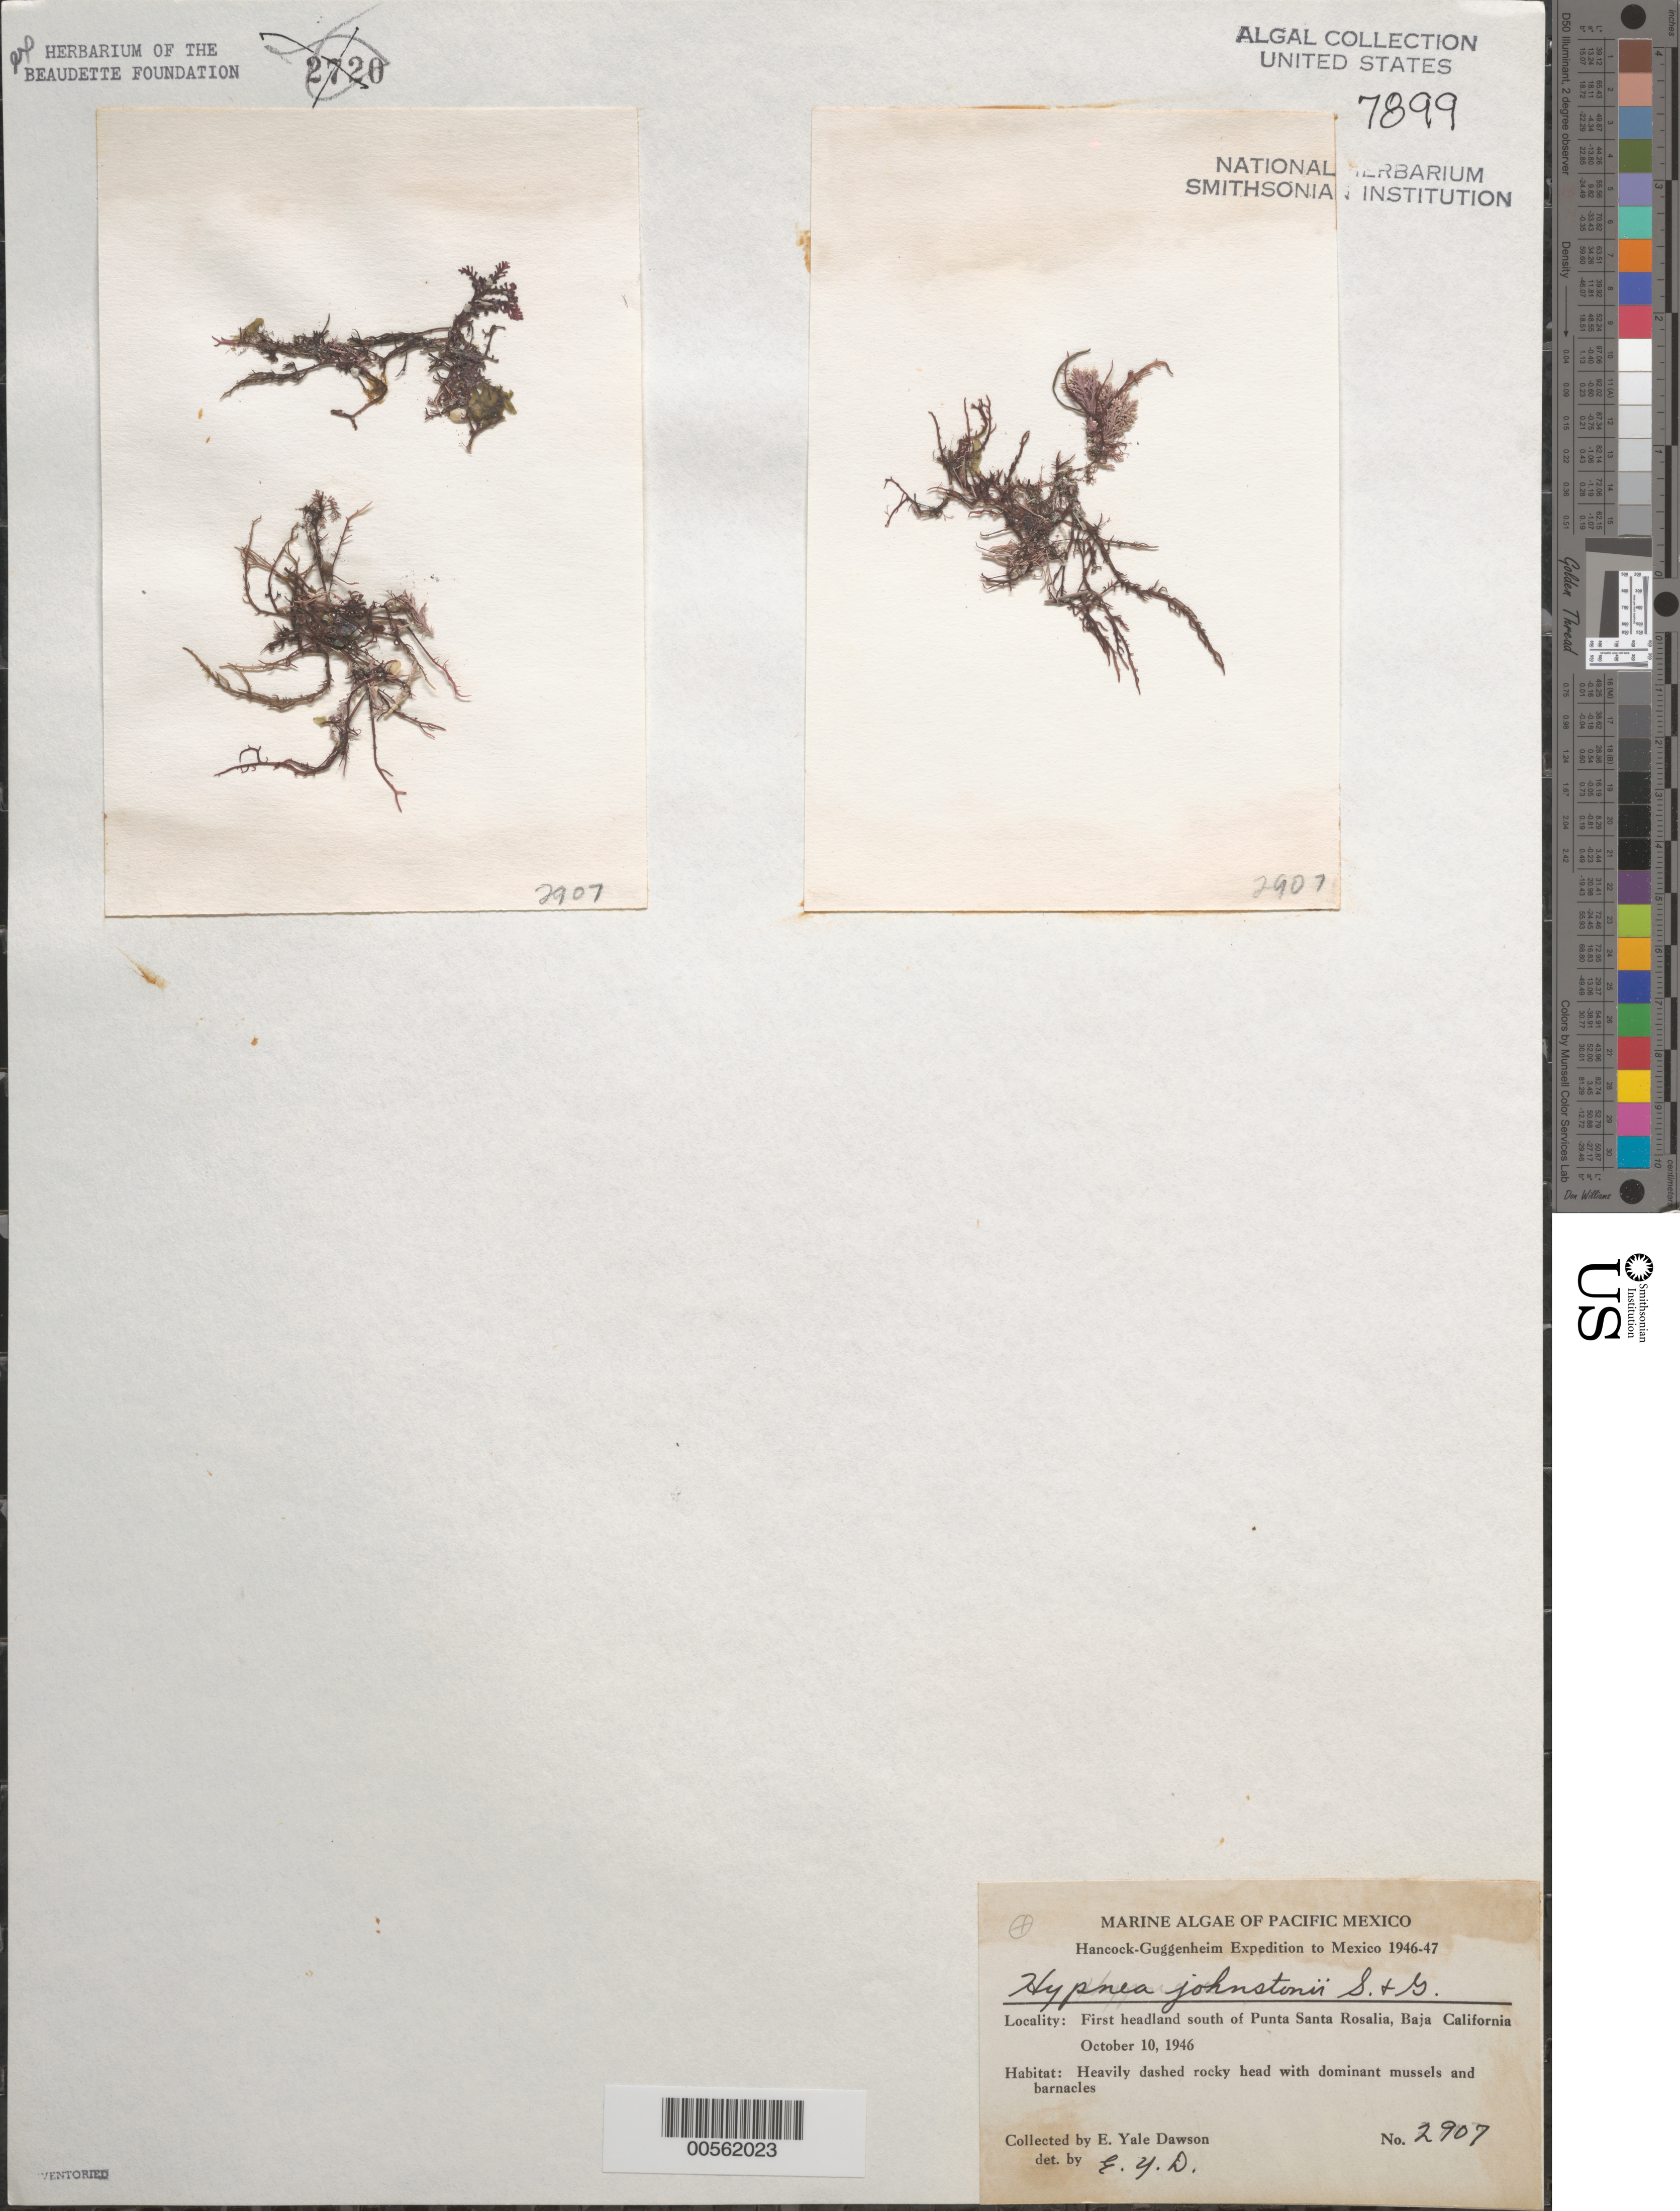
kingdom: Plantae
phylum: Rhodophyta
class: Florideophyceae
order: Gigartinales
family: Cystocloniaceae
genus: Hypnea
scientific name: Hypnea johnstonii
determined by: Dawson, E. Y.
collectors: E. Y. Dawson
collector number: EYD 2907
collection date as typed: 10 Oct 1946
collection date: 1946-10-10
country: Mexico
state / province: Baja California Sur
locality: First headland south of Punta Santa Rosalia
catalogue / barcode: US 7899